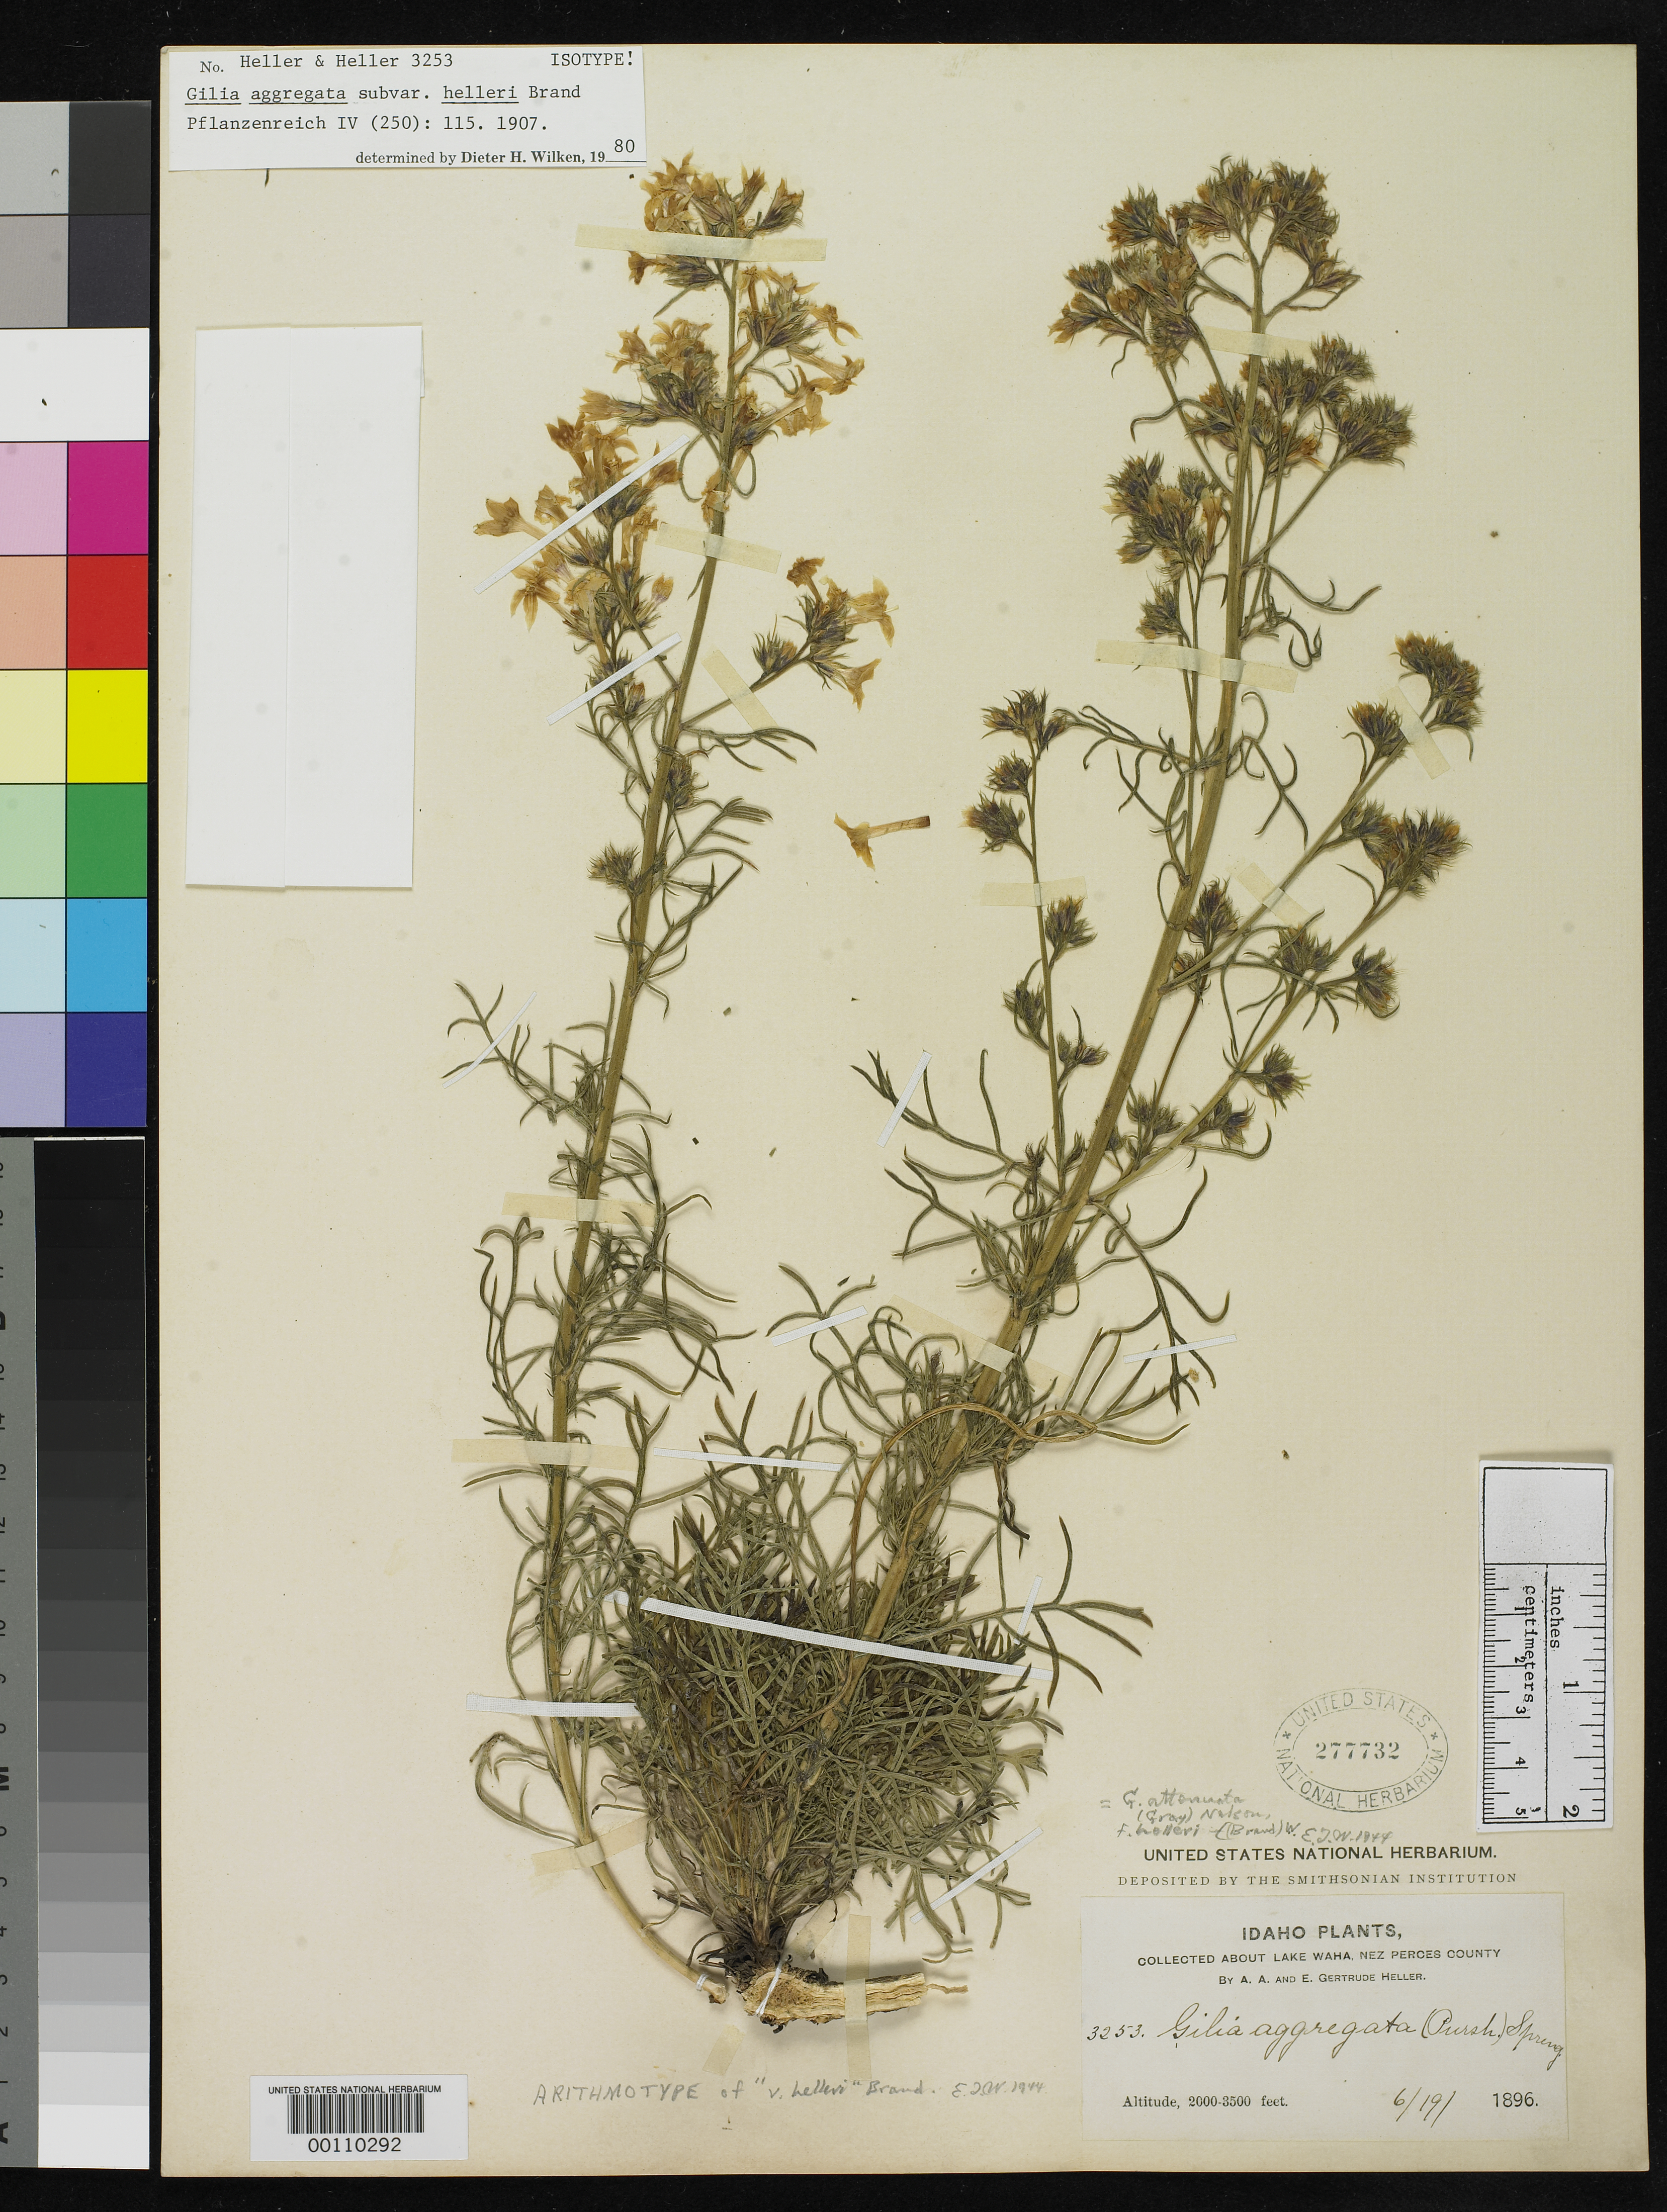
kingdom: Plantae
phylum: Tracheophyta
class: Magnoliopsida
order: Ericales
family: Polemoniaceae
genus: Gilia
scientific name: Gilia aggregata subvar. helleri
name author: Brand in Engl.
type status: Isotype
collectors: A. A. Heller & E. G. Heller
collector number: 3253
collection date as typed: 19 Jun 1896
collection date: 1896-06-19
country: United States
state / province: Idaho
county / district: Nez Perce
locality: Lake Waha.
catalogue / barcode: US 277732